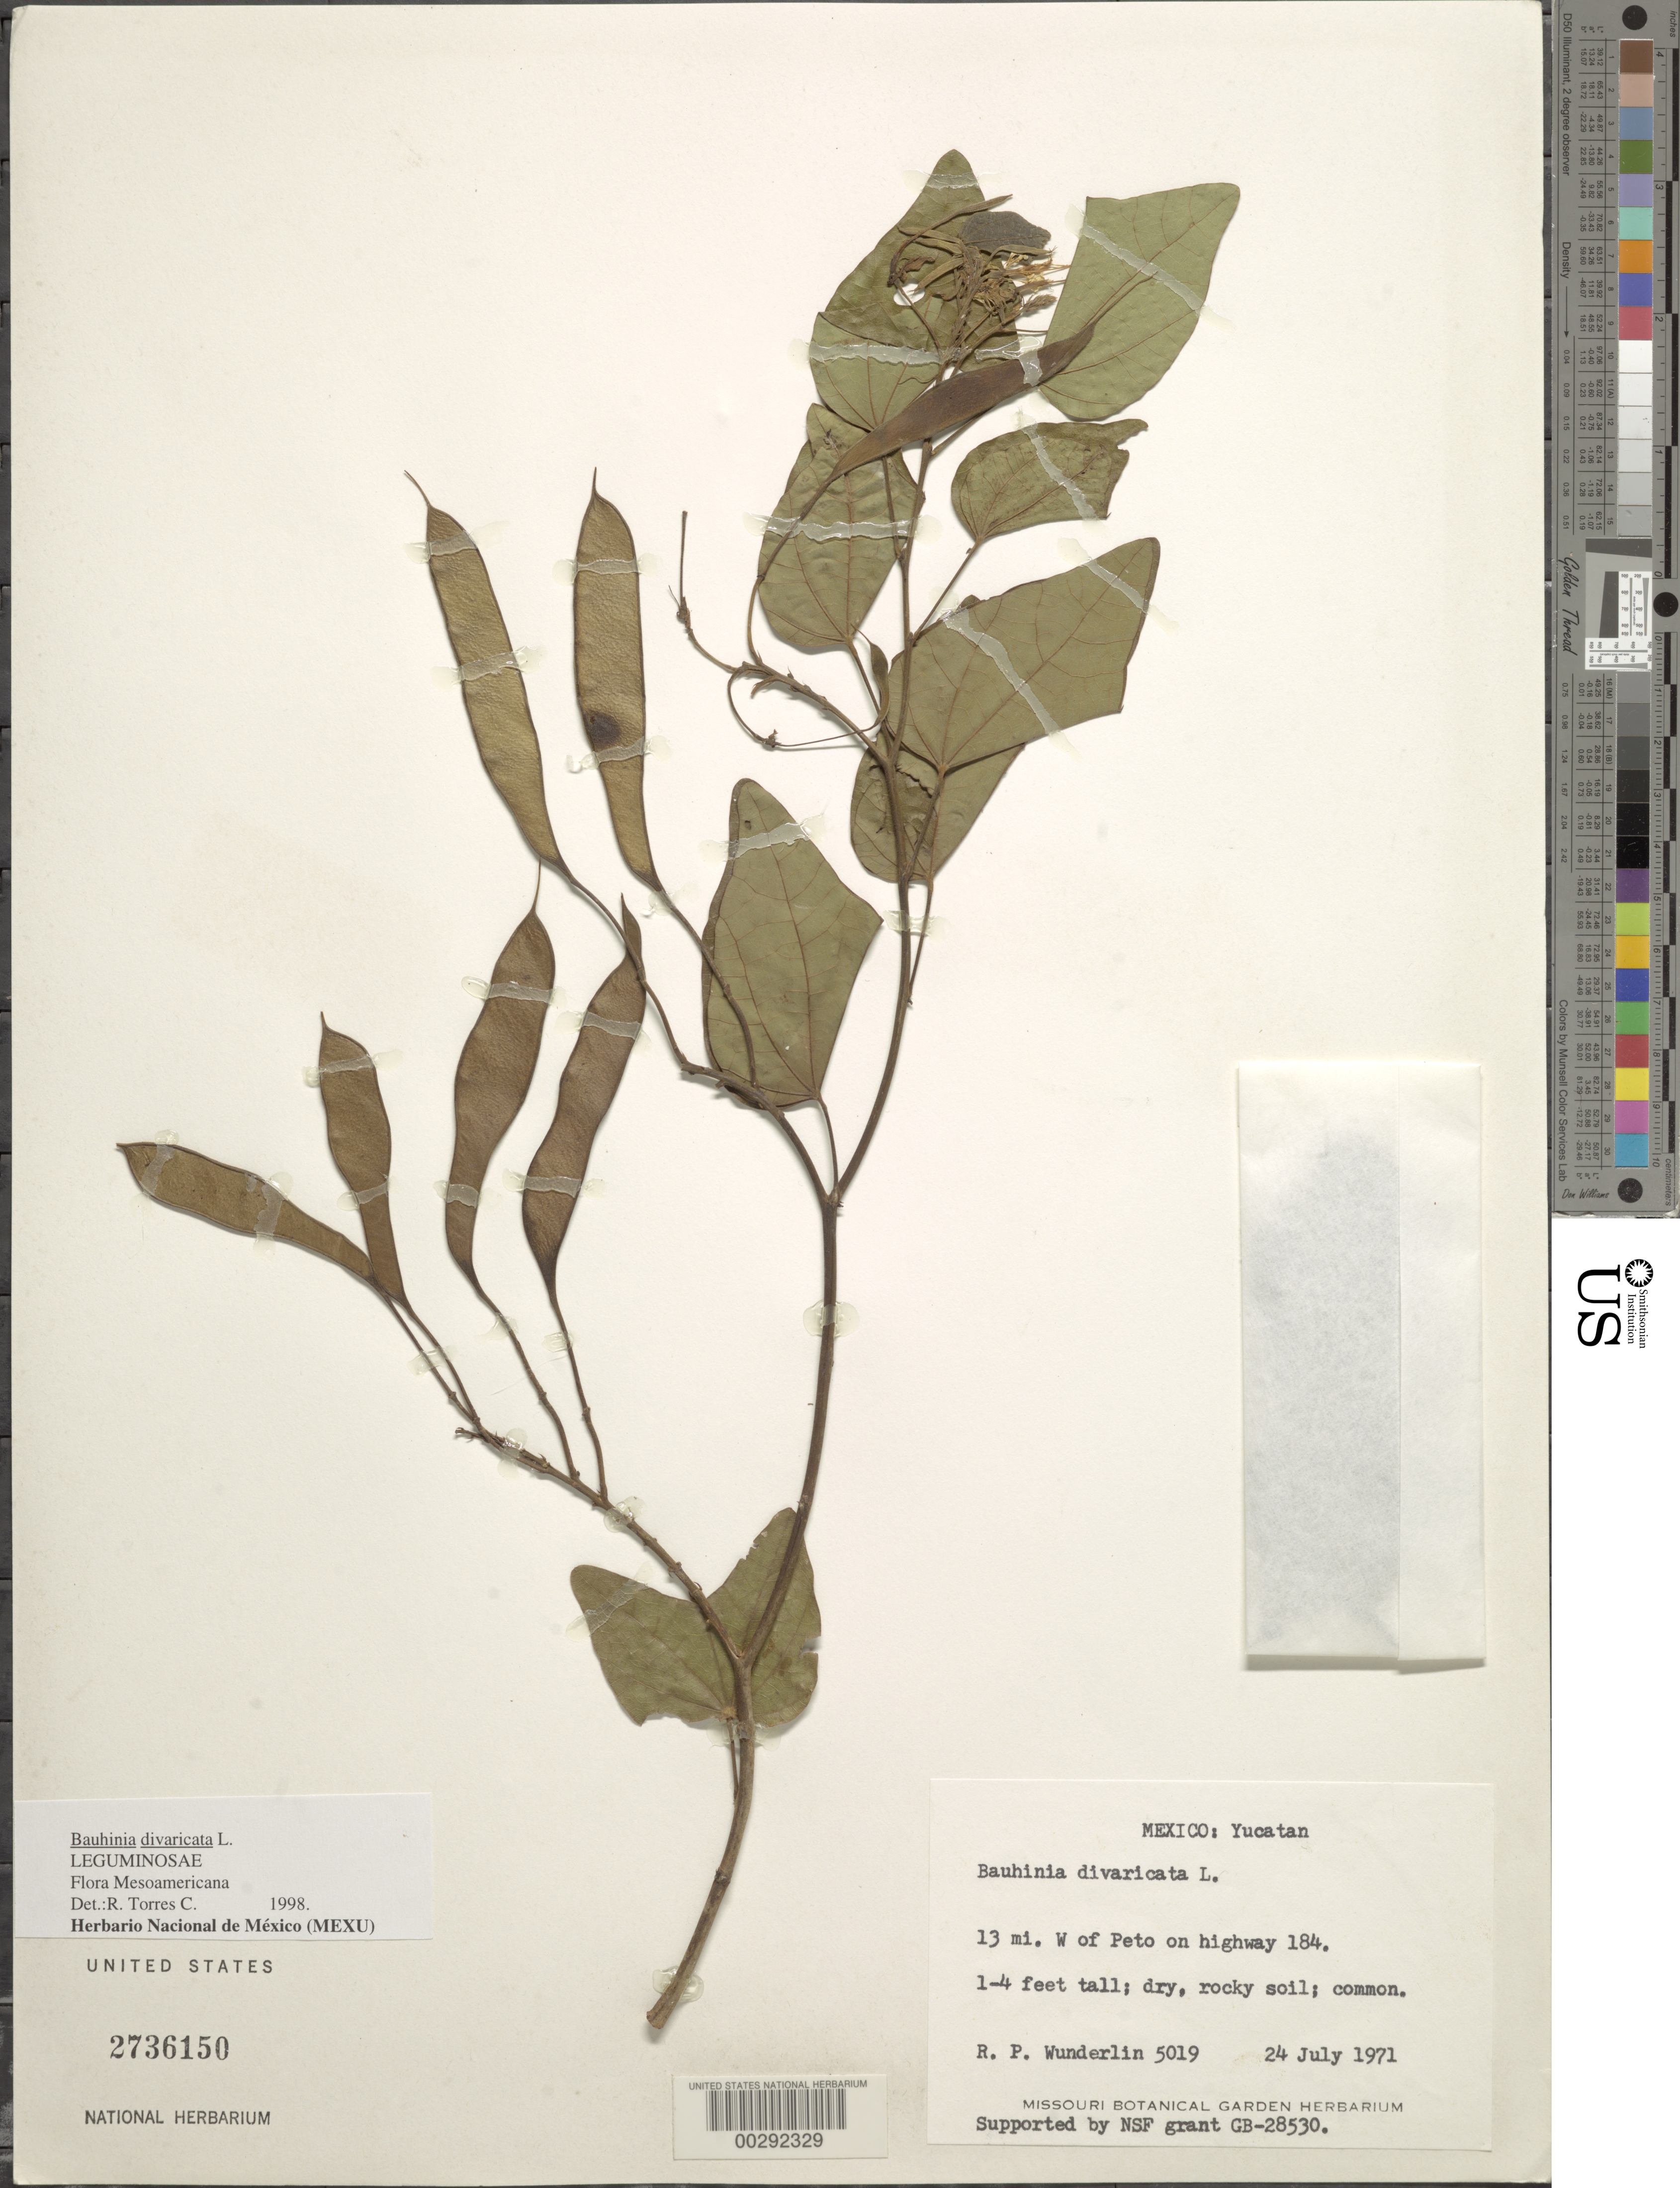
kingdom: Plantae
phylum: Tracheophyta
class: Magnoliopsida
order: Fabales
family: Fabaceae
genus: Bauhinia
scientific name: Bauhinia divaricata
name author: L.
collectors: R. P. Wunderlin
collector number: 5019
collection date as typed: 24 Jul 1971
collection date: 1971-07-24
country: Mexico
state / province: Yucatán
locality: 13 mi W of Peto on hwy 184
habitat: Dry, rocky soil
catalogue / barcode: US 2736150